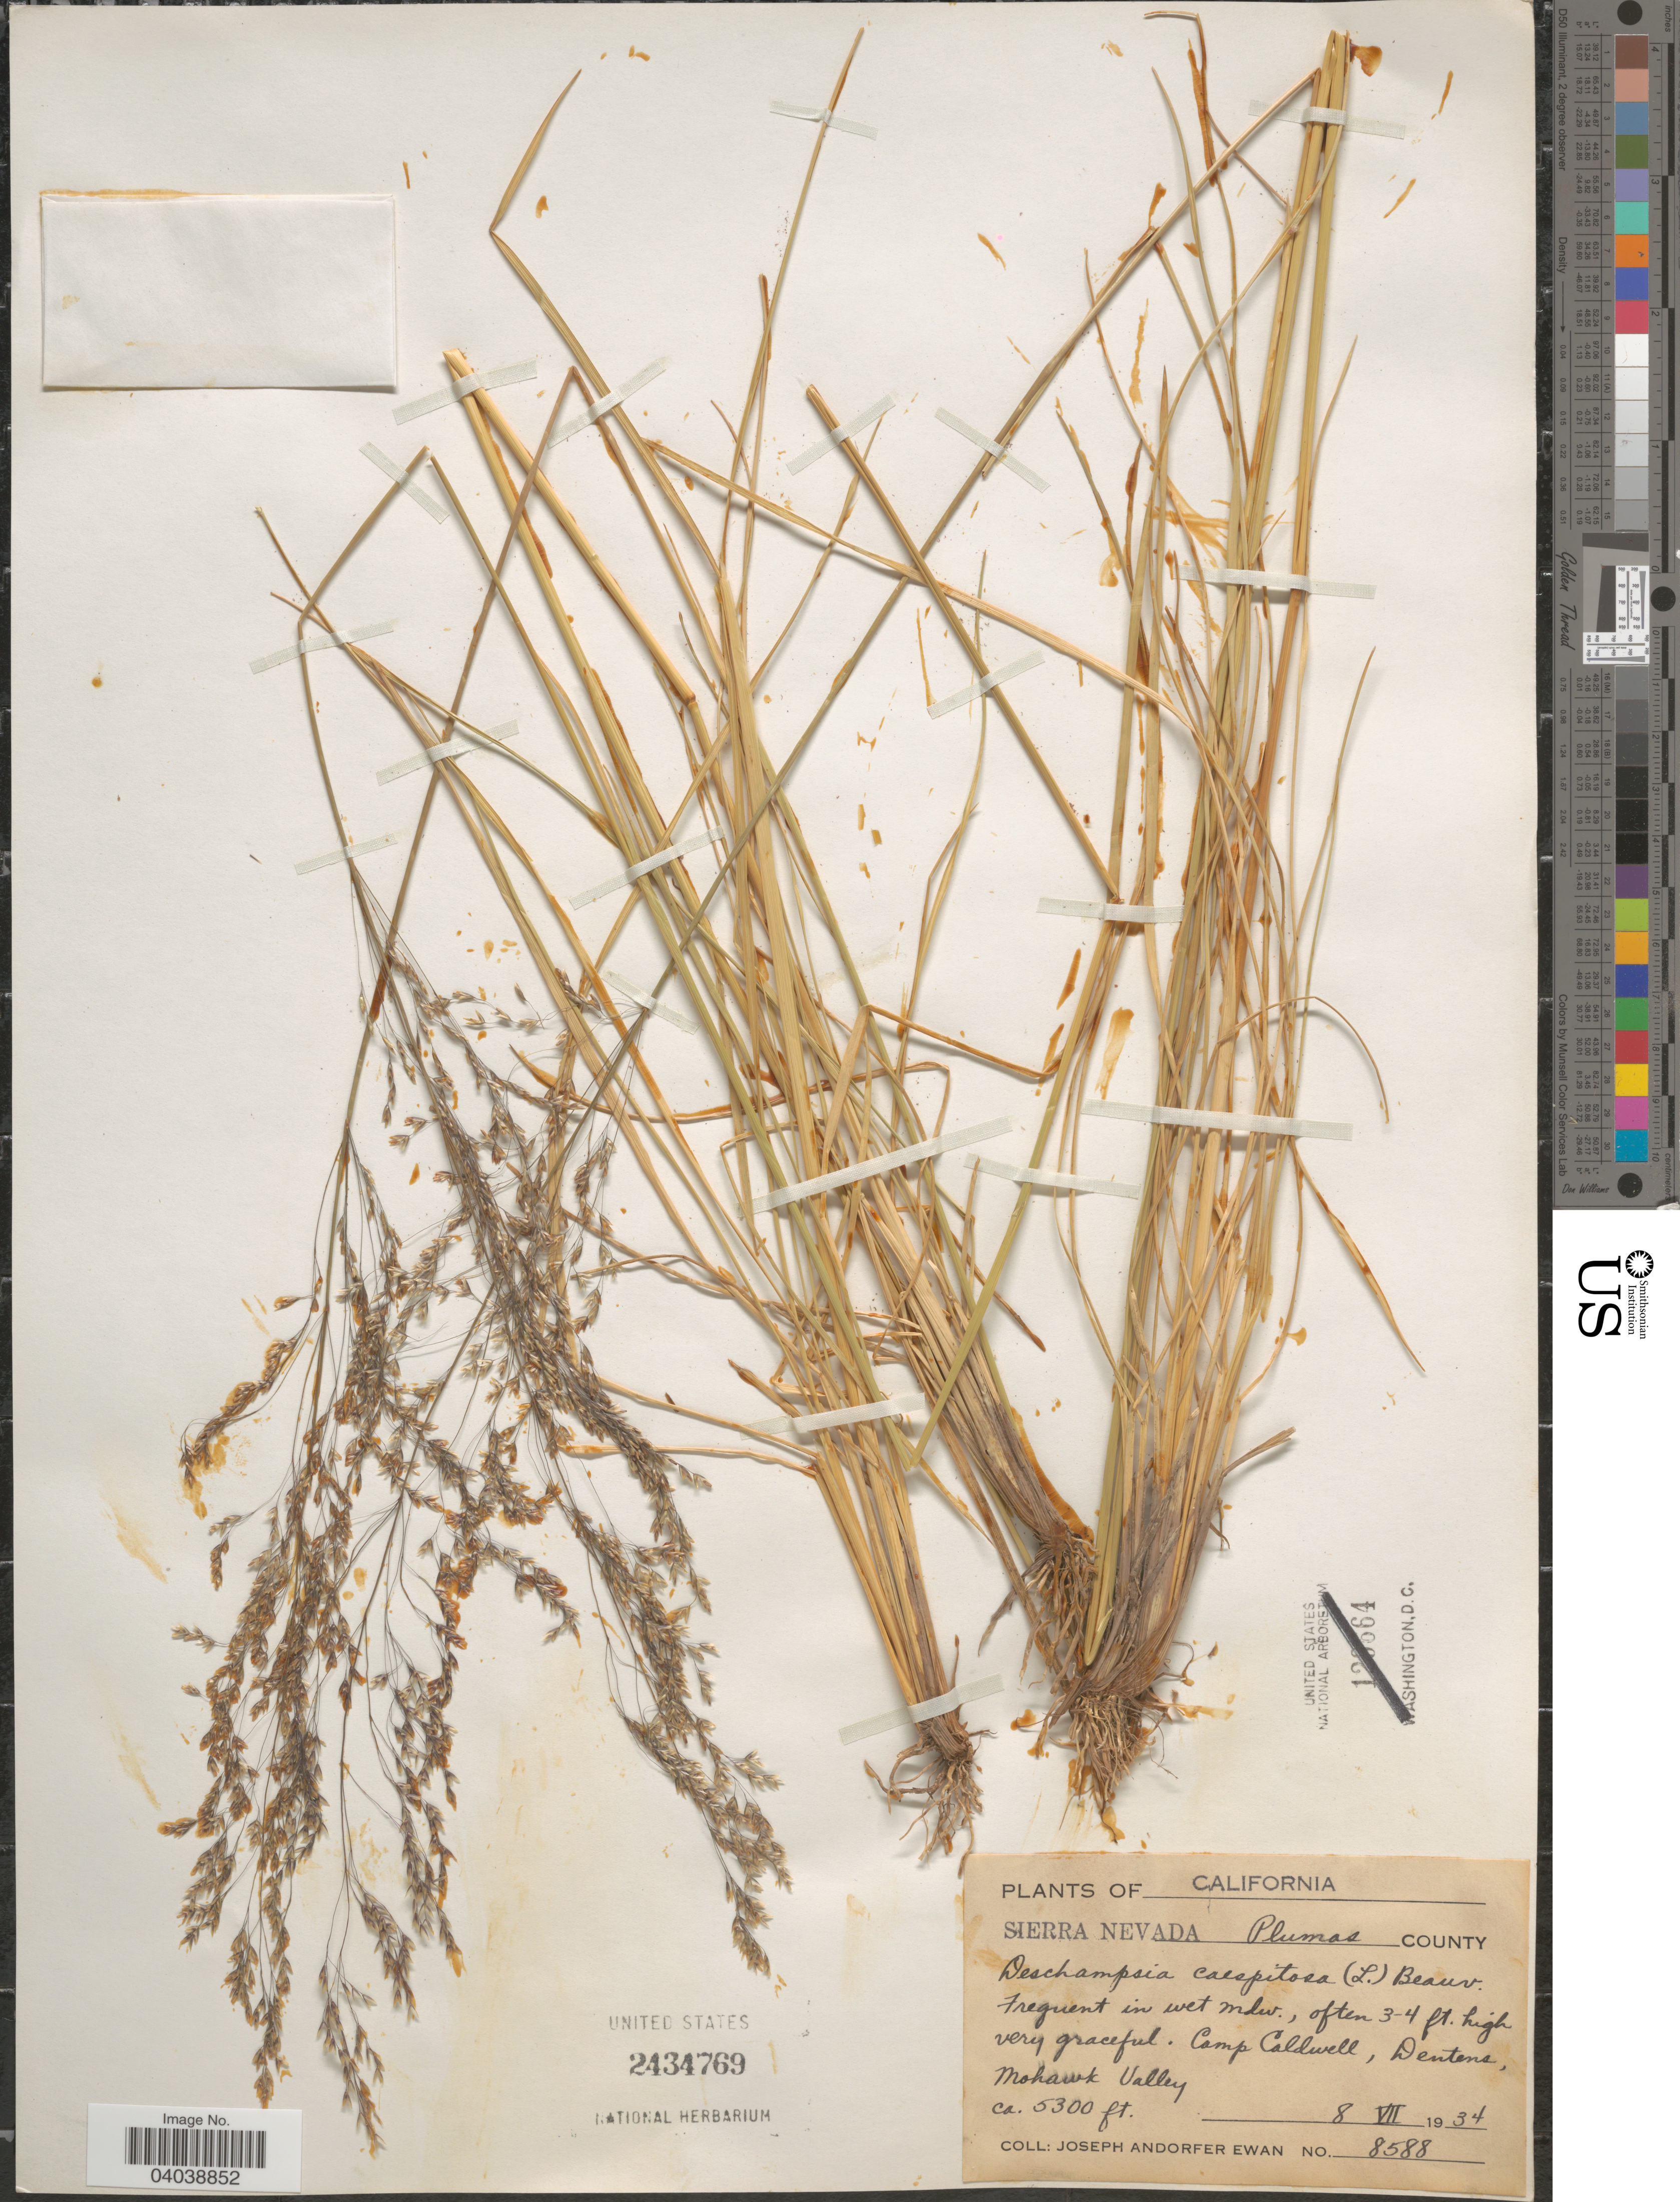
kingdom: Plantae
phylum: Tracheophyta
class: Liliopsida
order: Poales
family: Poaceae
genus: Deschampsia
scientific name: Deschampsia cespitosa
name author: (L.) P. Beauv.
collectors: J. A. Ewan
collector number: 8588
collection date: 1934-07-08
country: United States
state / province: California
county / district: Plumas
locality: Sierra Nevada Pluma County. Camp Caldwell, Dentens, Mohawk Valley.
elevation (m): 1615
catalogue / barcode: US 2434769